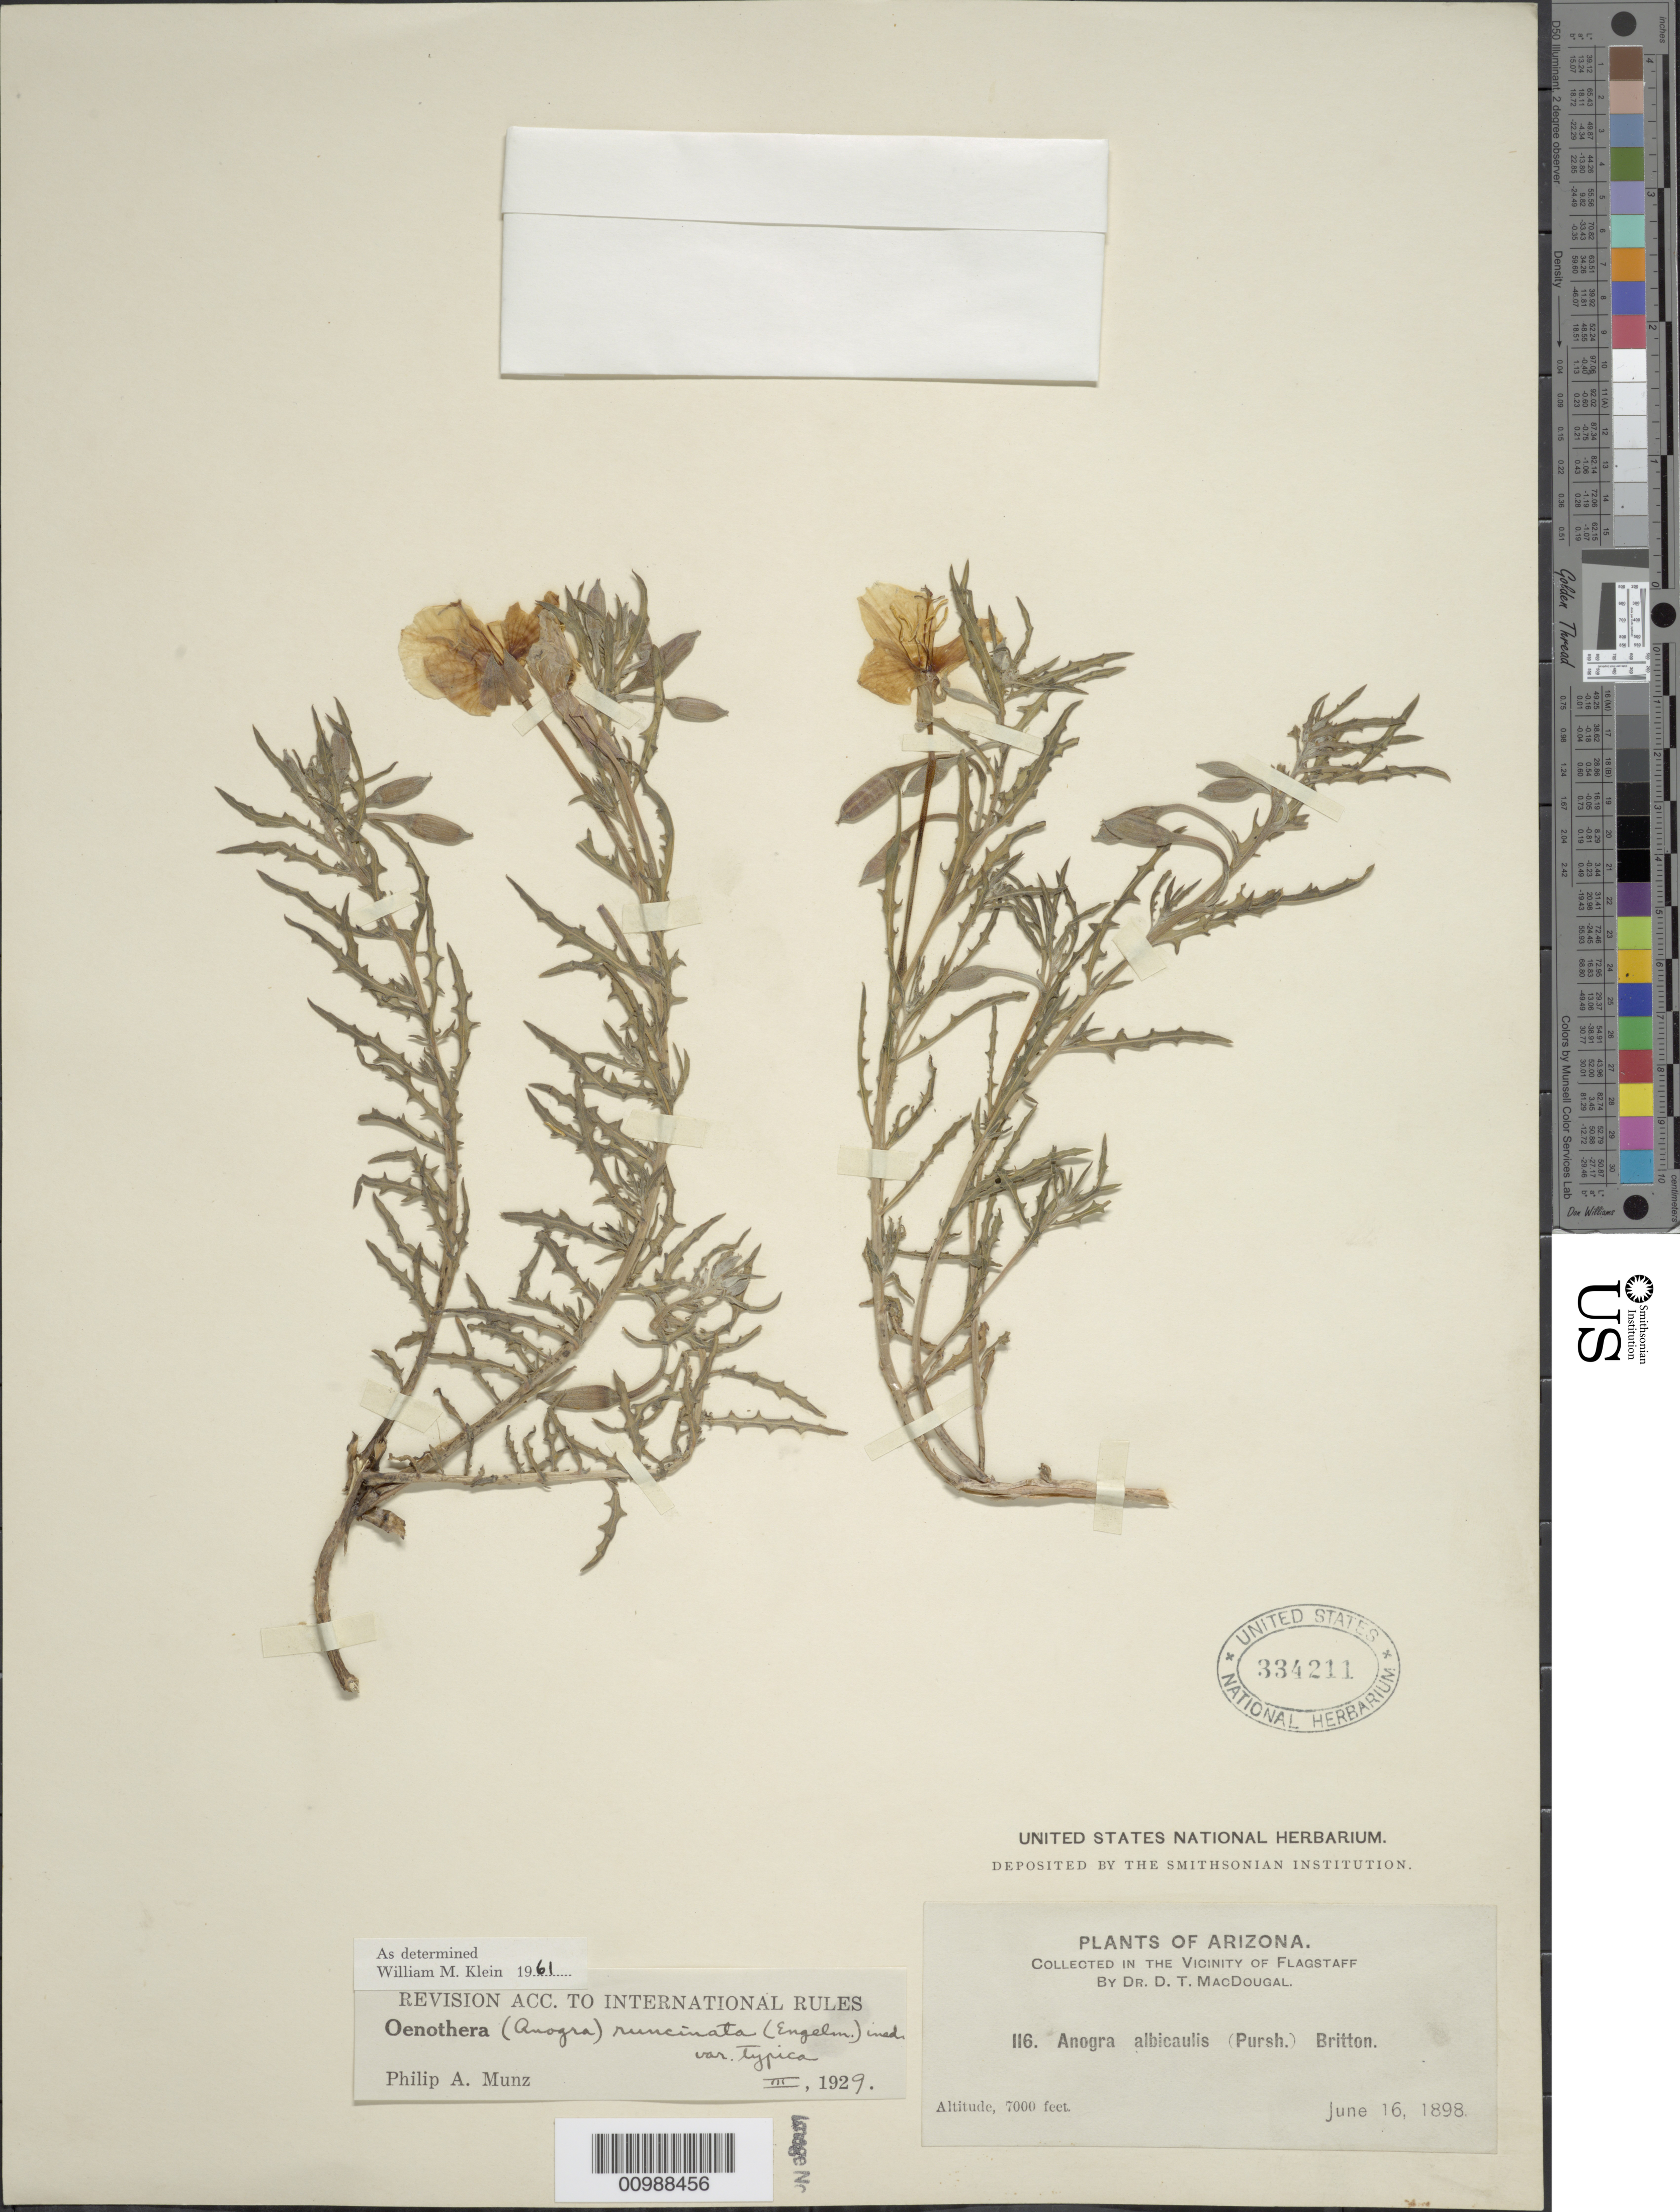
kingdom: Plantae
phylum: Tracheophyta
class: Magnoliopsida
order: Myrtales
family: Onagraceae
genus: Oenothera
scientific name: Oenothera pallida subsp. runcinata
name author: (Engelm.) Munz & W.M. Klein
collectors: D. T. MacDougal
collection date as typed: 16 Jun 1898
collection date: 1898-06-16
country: United States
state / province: Arizona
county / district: Coconino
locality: Flagstaff.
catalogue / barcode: US 334211